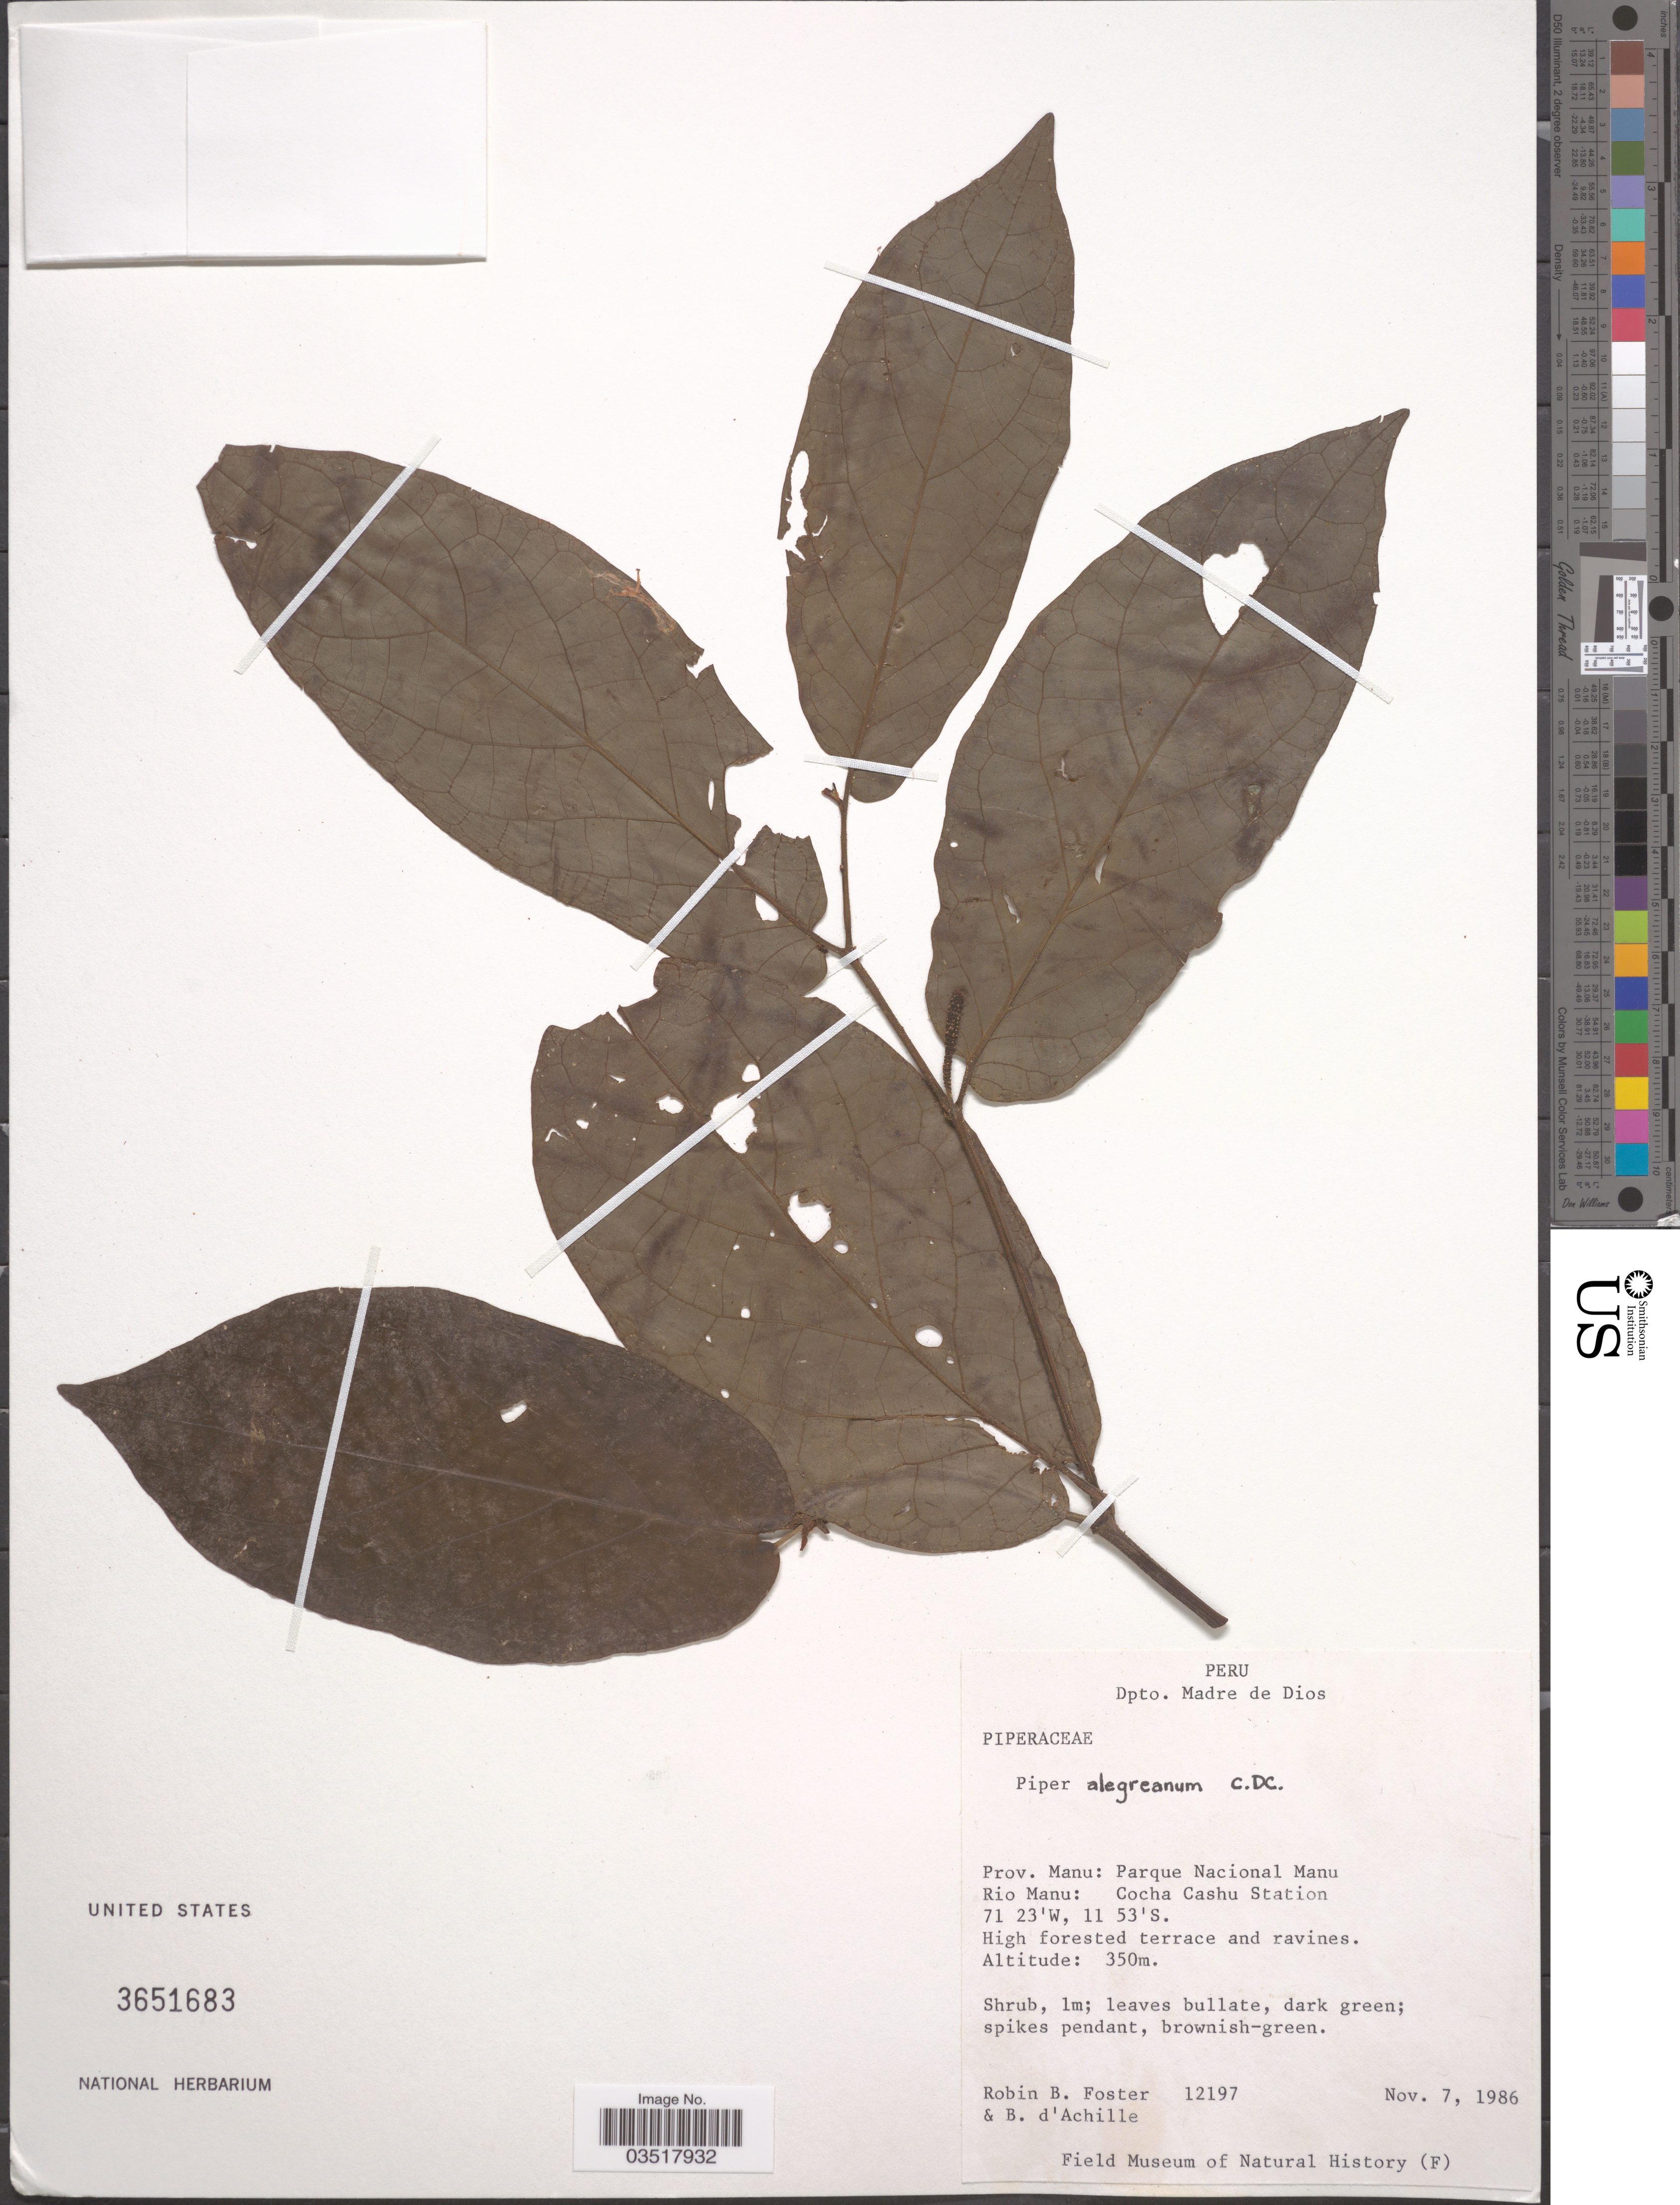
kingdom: Plantae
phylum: Tracheophyta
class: Magnoliopsida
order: Piperales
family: Piperaceae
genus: Piper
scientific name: Piper aleyreanum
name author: C. DC.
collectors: R. B. Foster & B. d'Achille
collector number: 12197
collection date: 1986-11-07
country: Peru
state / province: Madre de Dios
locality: Dpto. Madre de Dios. Prov. Manu: Parque Nacional Manu. Rio Manu: Cocha Cashu Station.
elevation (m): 350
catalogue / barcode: US 3651683